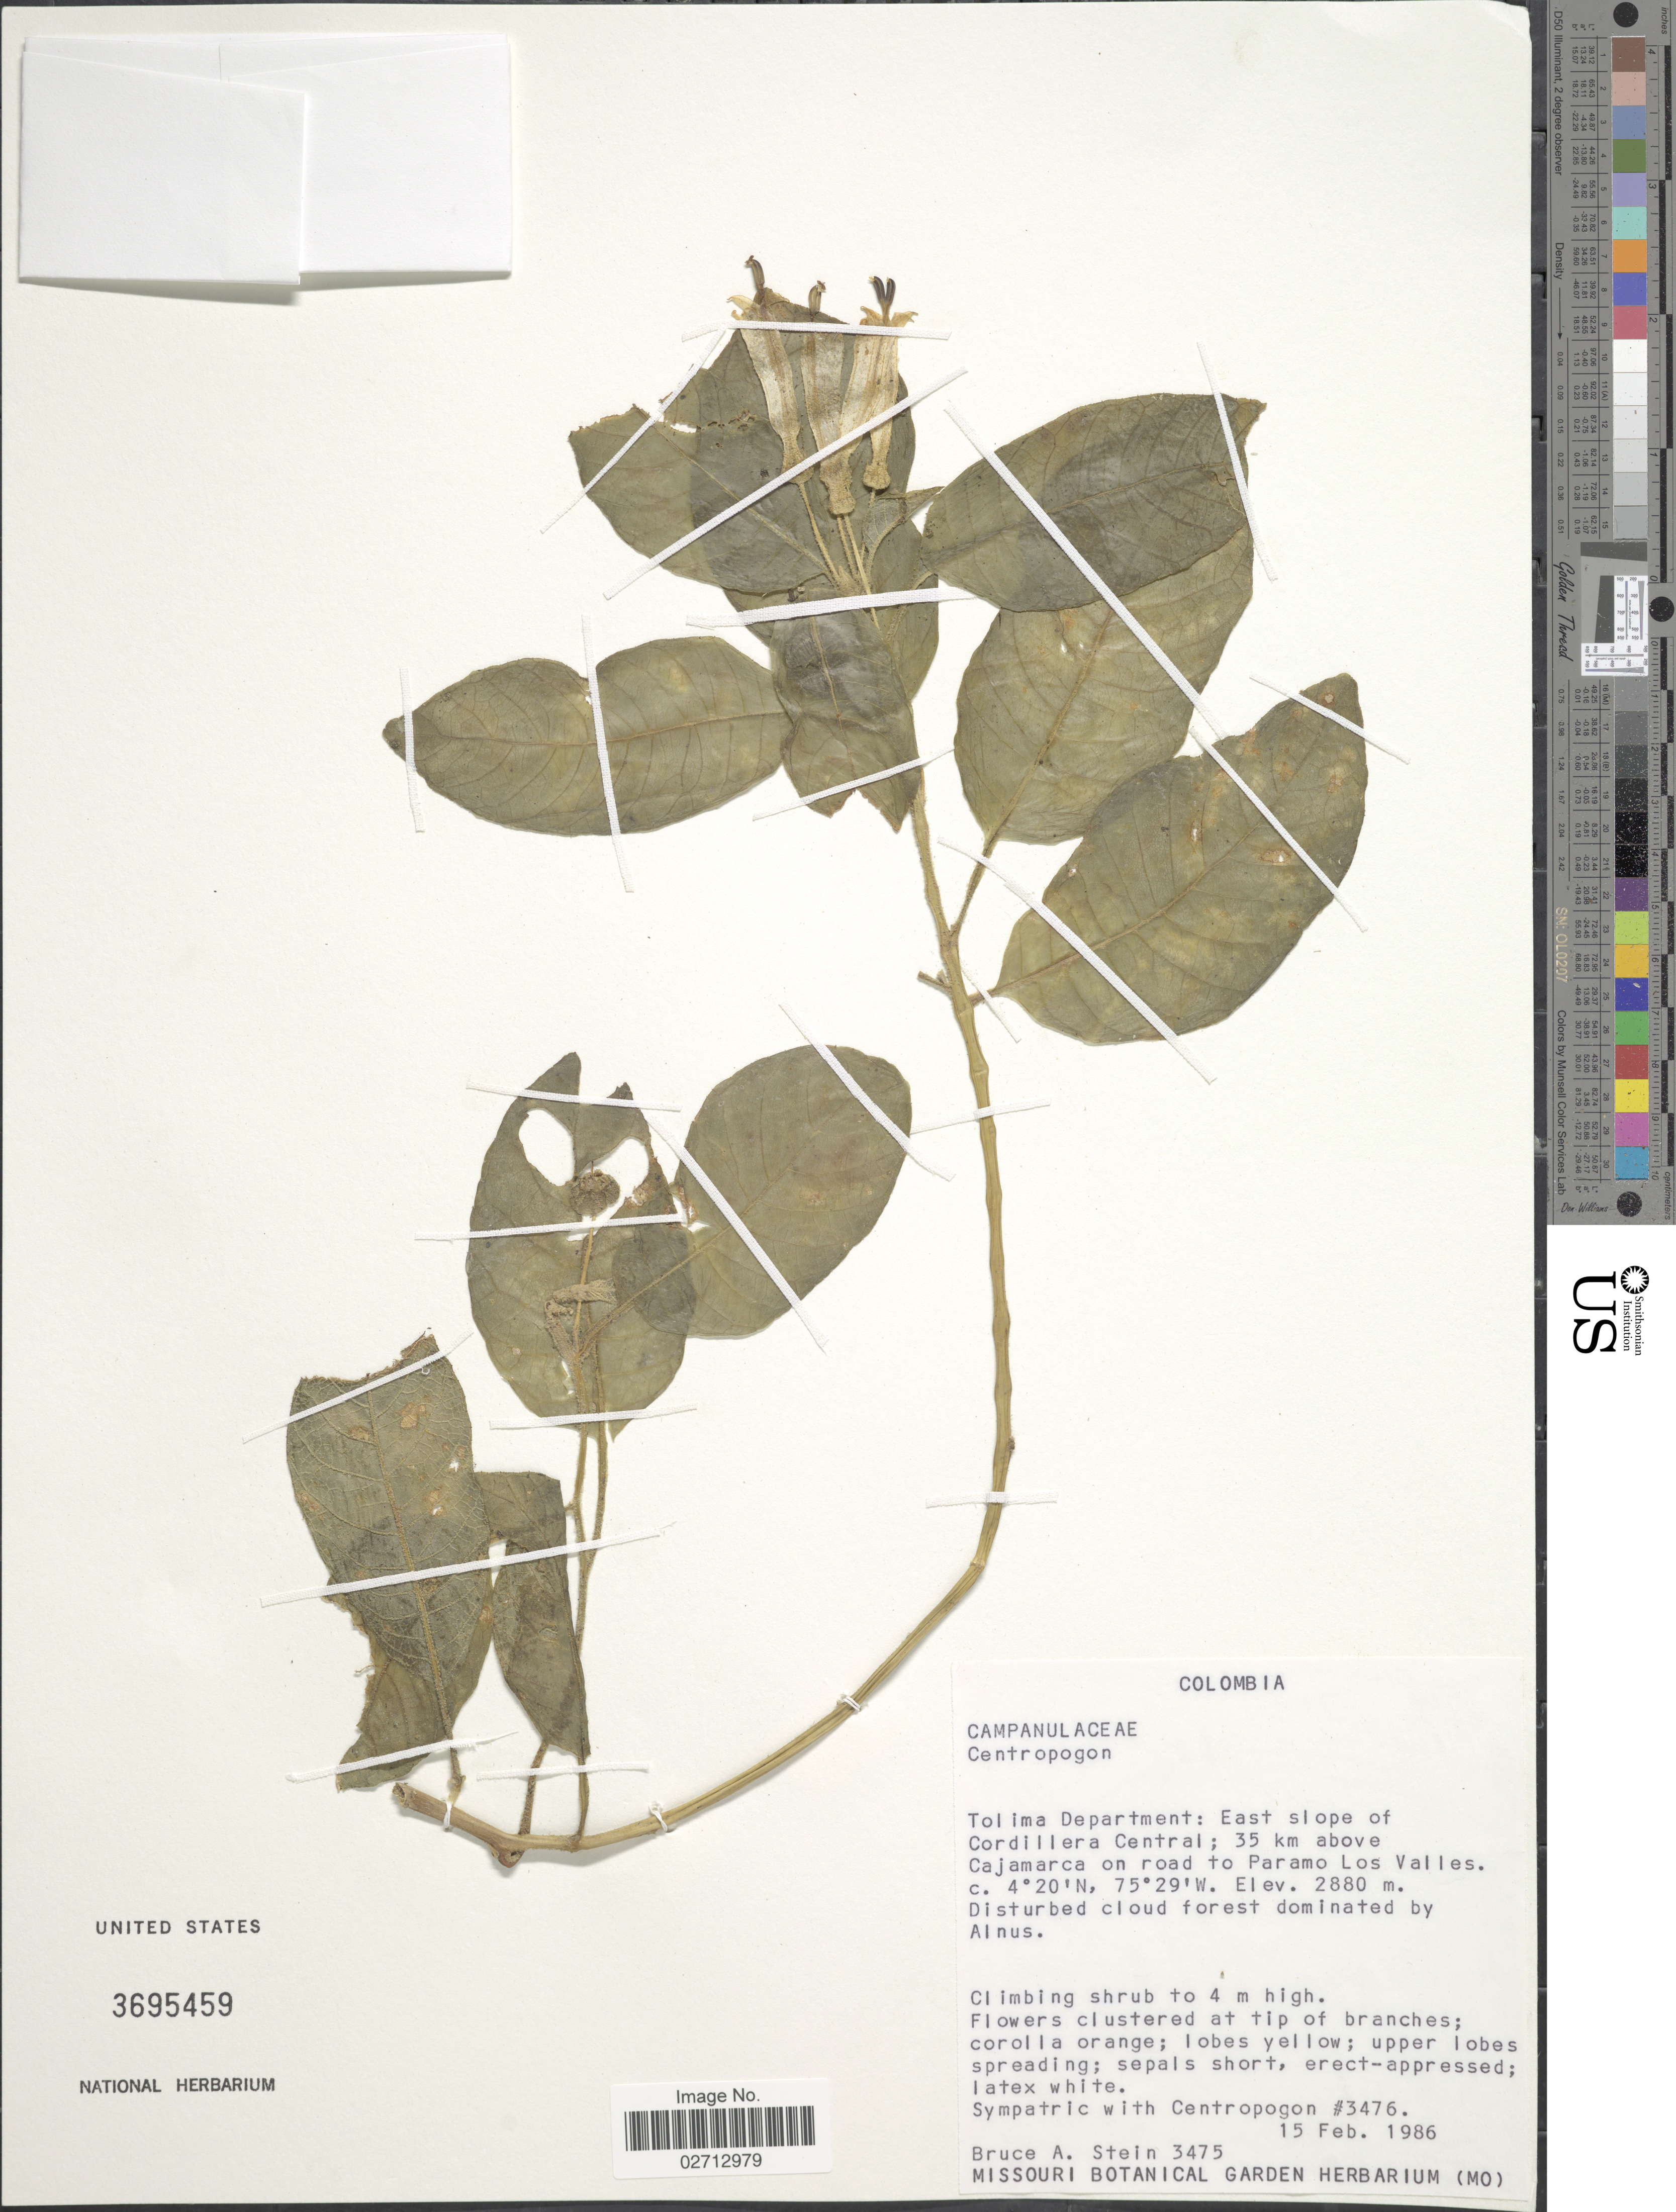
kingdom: Plantae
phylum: Tracheophyta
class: Magnoliopsida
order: Asterales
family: Campanulaceae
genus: Centropogon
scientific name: Centropogon sp.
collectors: B. A. Stein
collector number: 3475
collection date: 1986-02-15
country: Colombia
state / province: Tolima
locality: East slope of Cordillera Central; 35 km above Cajamarca on road to Paramo Los Valles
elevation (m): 2880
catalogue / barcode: US 3695459